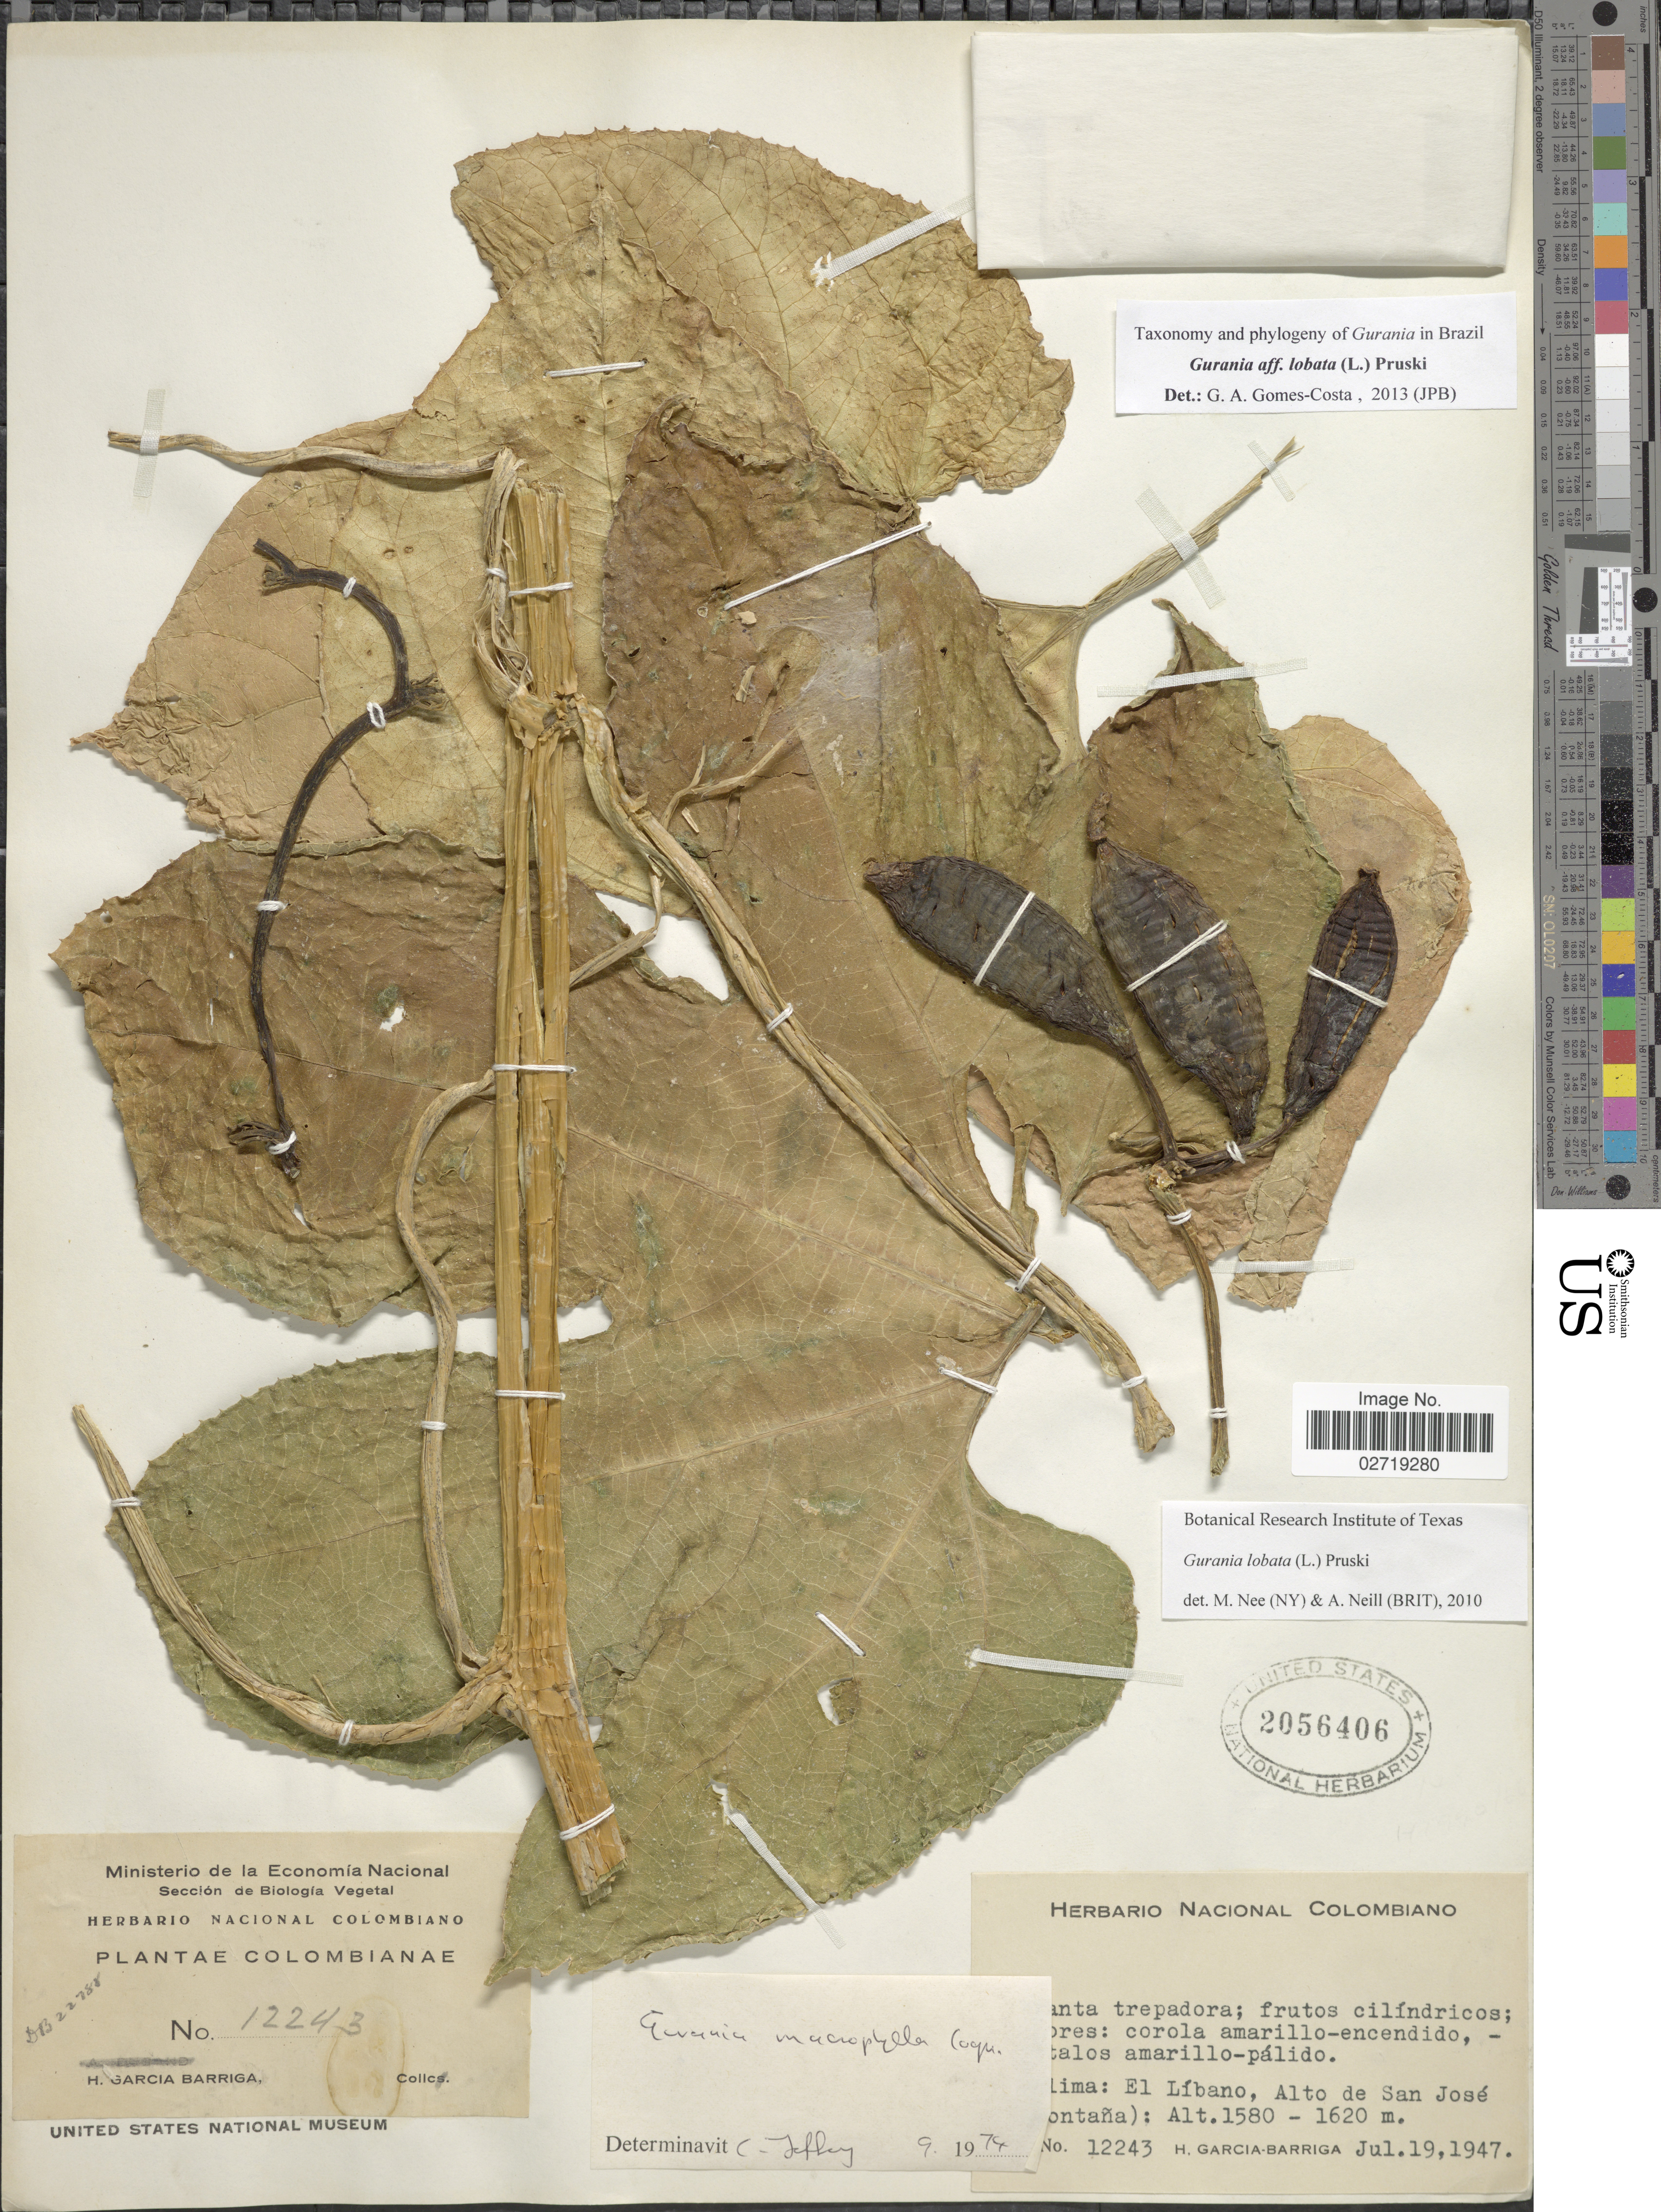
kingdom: Plantae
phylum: Tracheophyta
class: Magnoliopsida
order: Cucurbitales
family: Cucurbitaceae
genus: Gurania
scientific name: Gurania lobata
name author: (L.) Pruski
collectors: H. García Barriga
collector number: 12243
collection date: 1947-07-19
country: Colombia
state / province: Tolima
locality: El Libano, Alto de San Jose Montaña)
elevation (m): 1580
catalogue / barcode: US 2056406